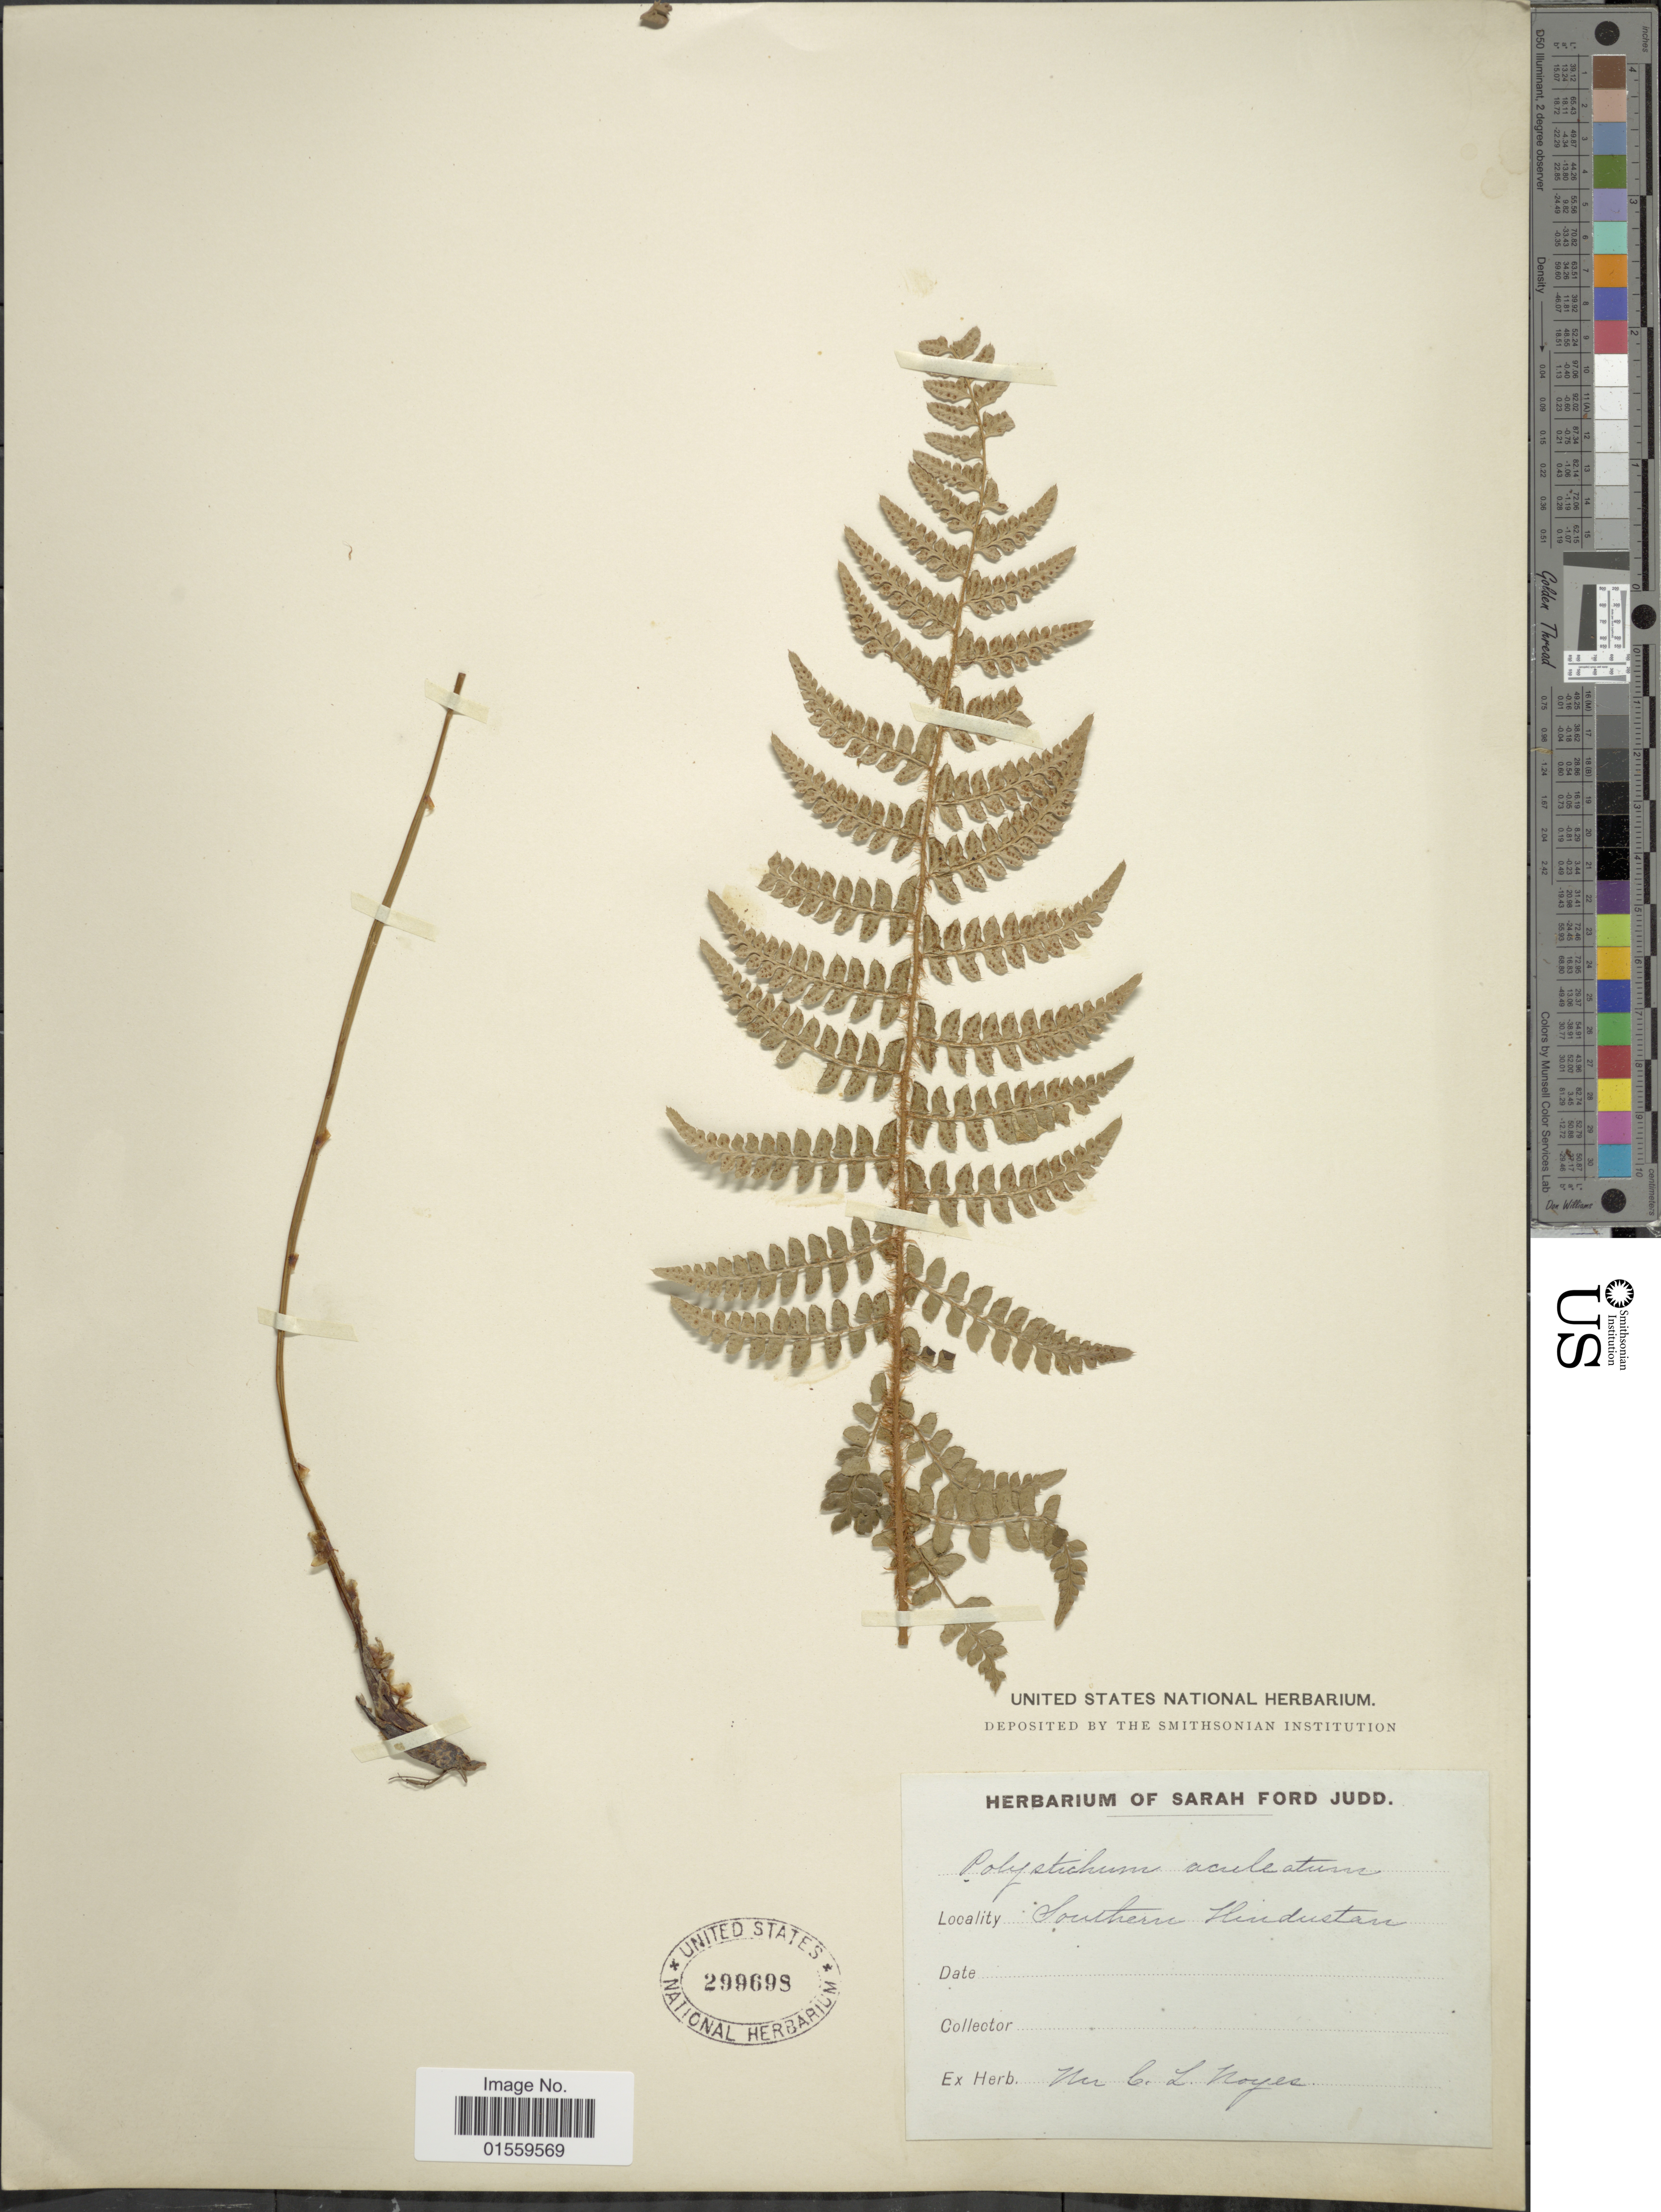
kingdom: Plantae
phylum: Tracheophyta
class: Polypodiopsida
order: Polypodiales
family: Dryopteridaceae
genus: Polystichum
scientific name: Polystichum setiferum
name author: (Forssk.) Moore ex Woynar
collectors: B. Noyes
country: India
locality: Southern Hindustan.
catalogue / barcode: US 299698